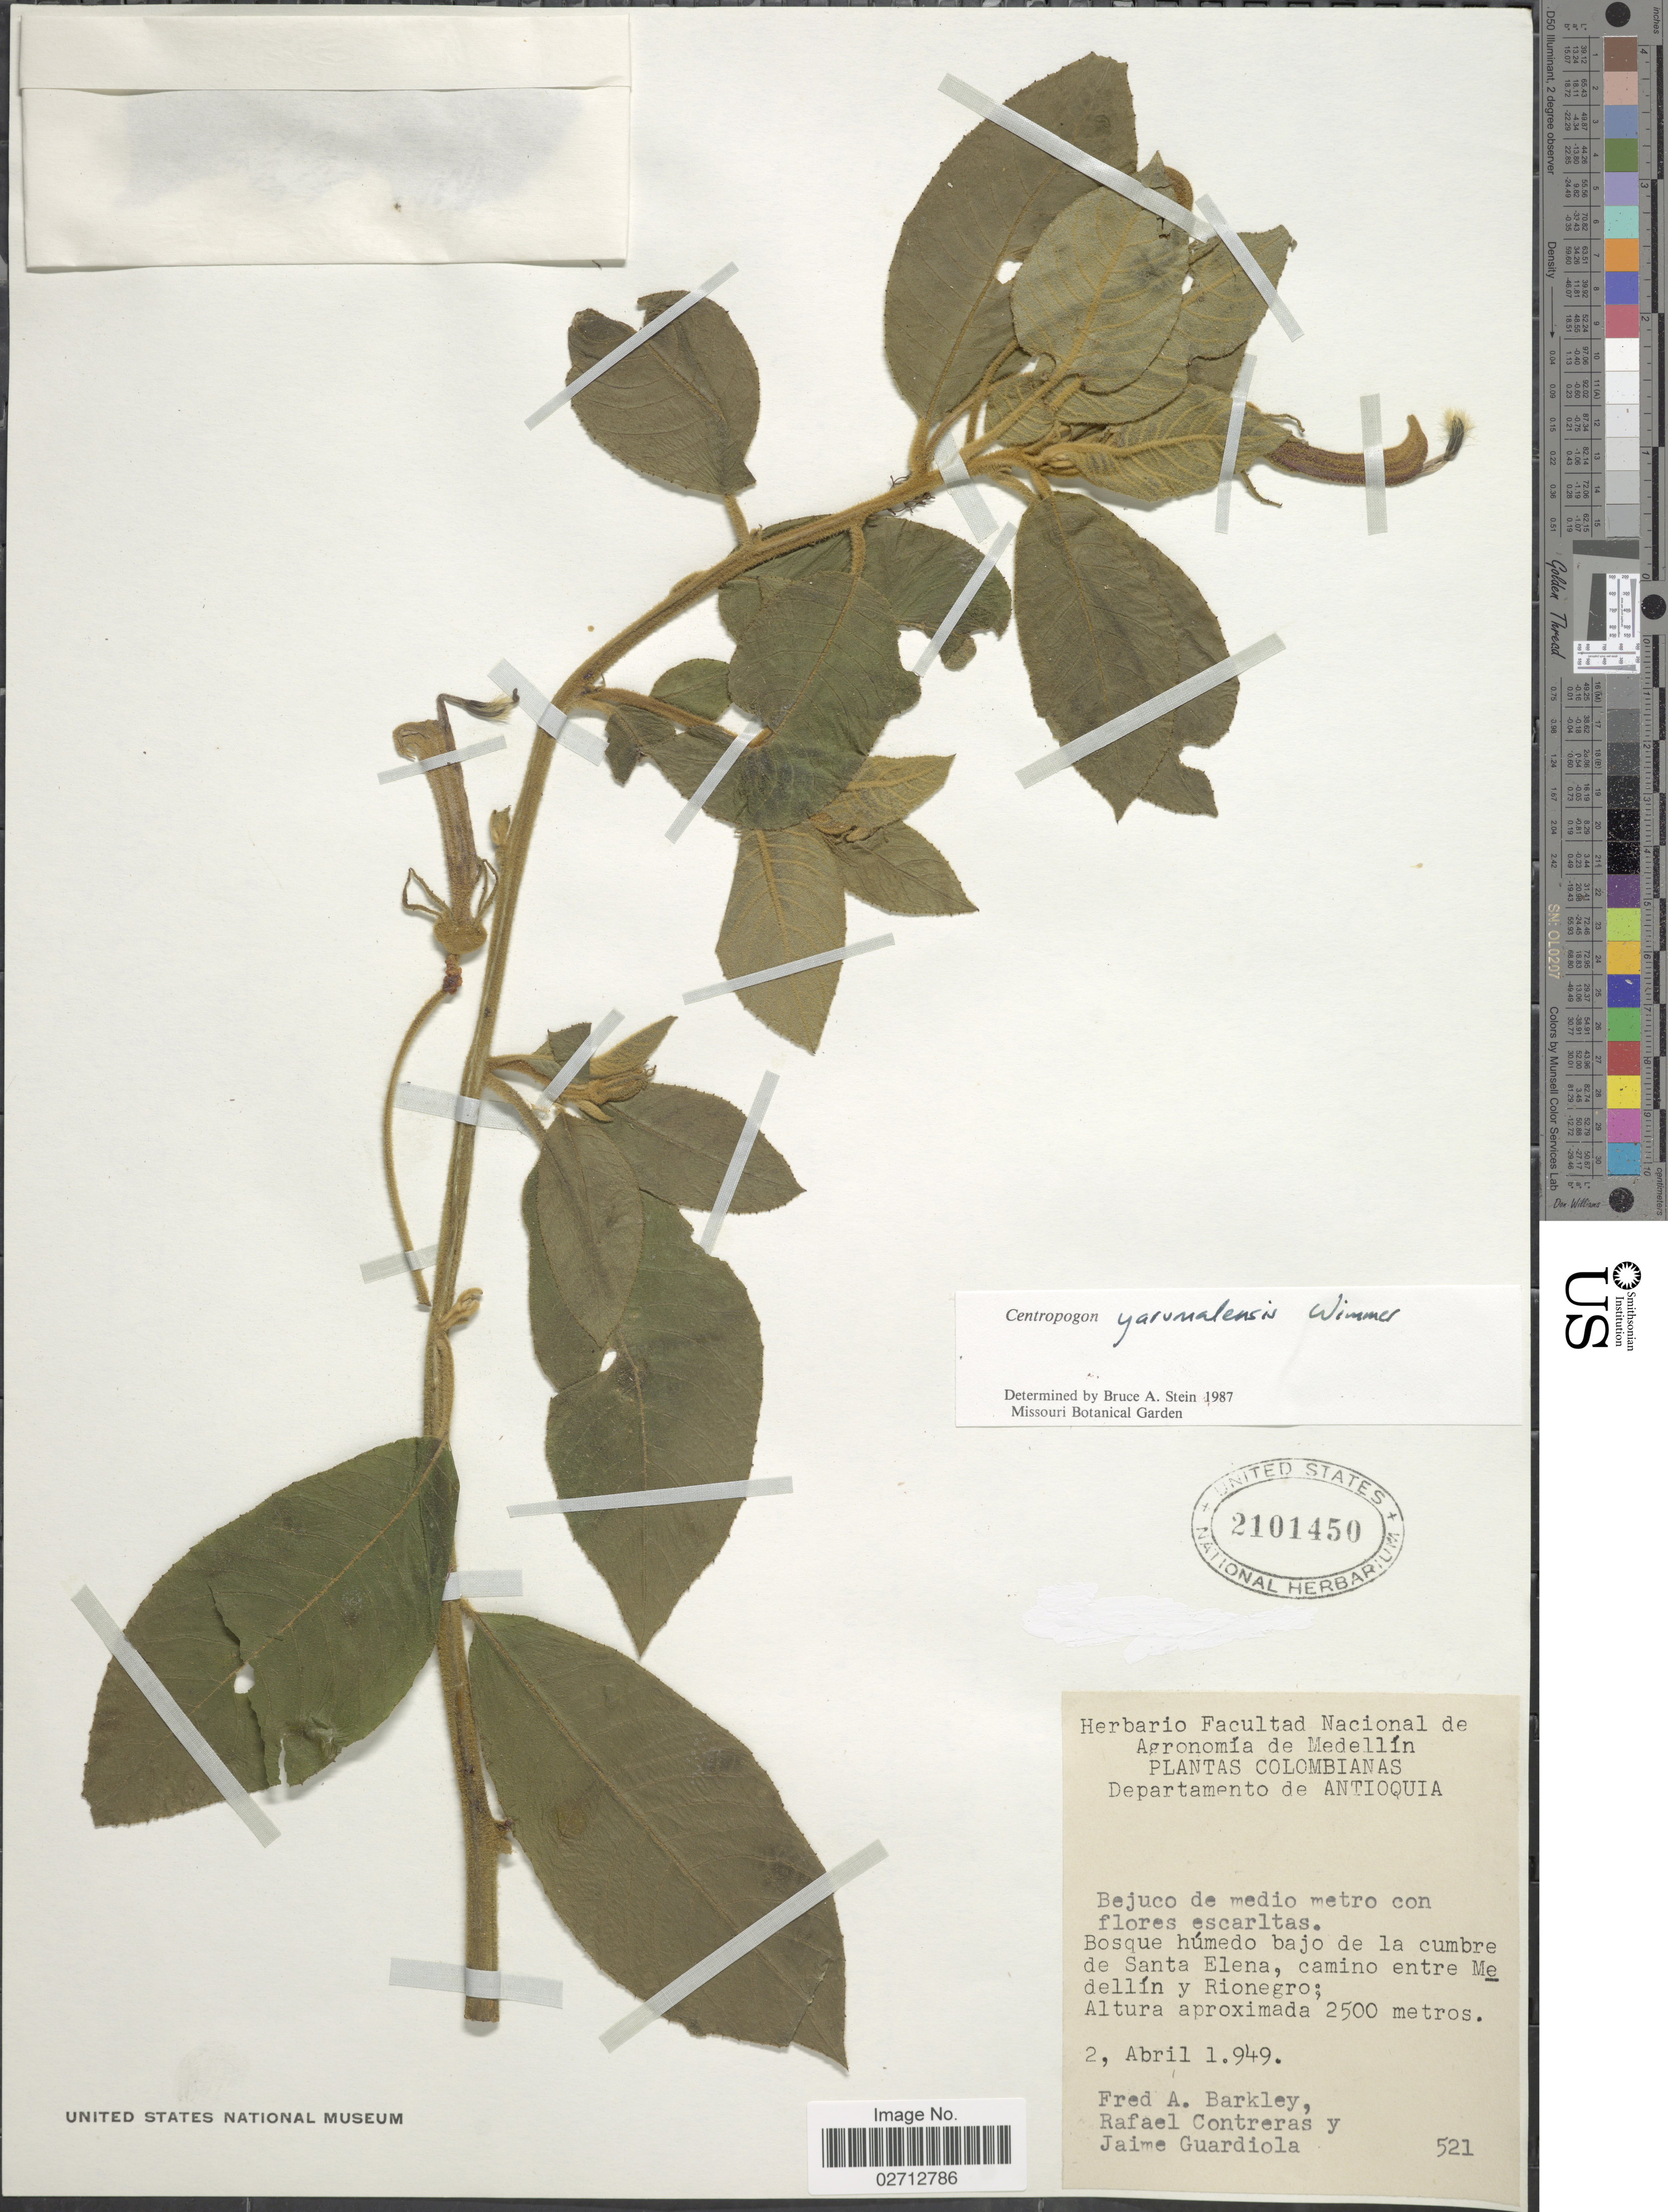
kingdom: Plantae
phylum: Tracheophyta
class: Magnoliopsida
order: Asterales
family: Campanulaceae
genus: Centropogon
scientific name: Centropogon yarumalensis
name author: E. Wimm.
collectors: F. A. Barkley, R. Contreras & J. Guardiola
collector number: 521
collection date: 1949-04-02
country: Colombia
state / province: Antioquia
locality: Bajo la cumbre Santa Elena, camino entre Medellin y Rionegro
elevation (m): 2500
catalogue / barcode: US 2101450